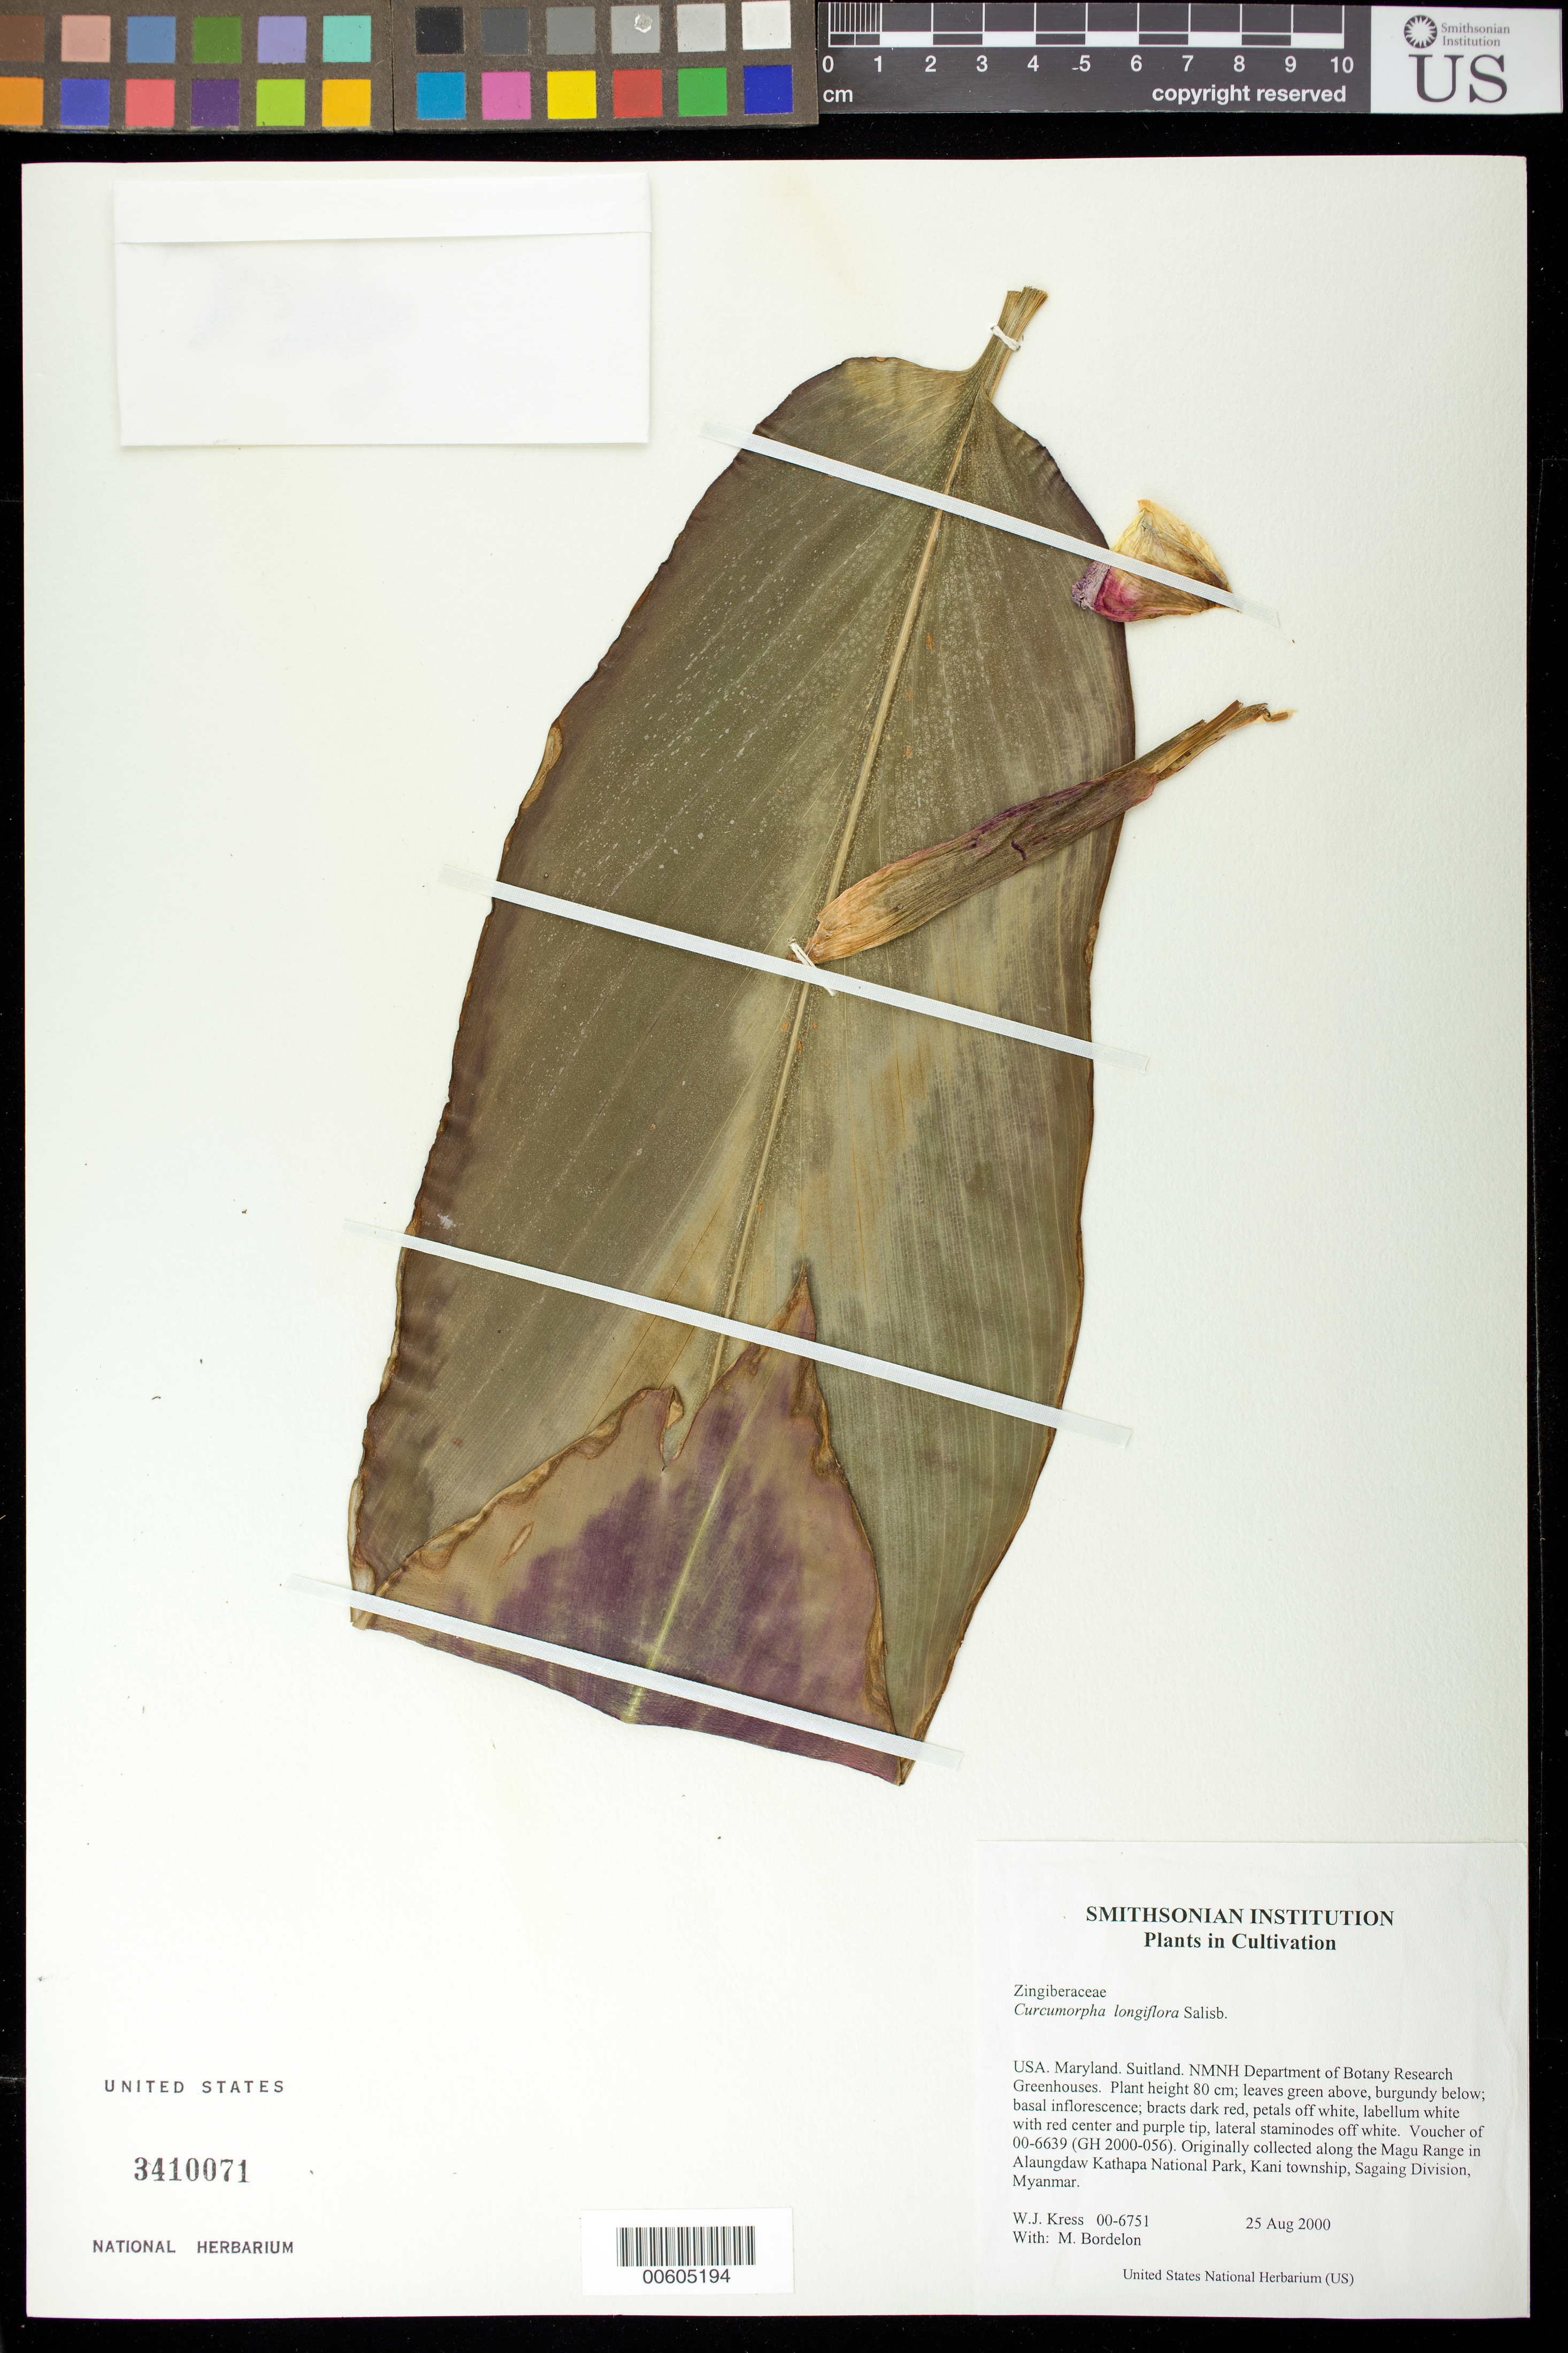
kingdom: Plantae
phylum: Tracheophyta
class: Liliopsida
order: Zingiberales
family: Zingiberaceae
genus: Boesenbergia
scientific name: Boesenbergia longiflora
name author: (Wall.) Kuntze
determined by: Strong, M. T., (US), Smithsonian Institution - National Museum of Natural History (UNITED STATES)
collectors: W. J. Kress & M. Bordelon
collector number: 00-6751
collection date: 2000-08-25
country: United States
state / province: Maryland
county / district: Prince George's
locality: NMNH Botany Research Greenhouses. Suitland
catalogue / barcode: US 3410071